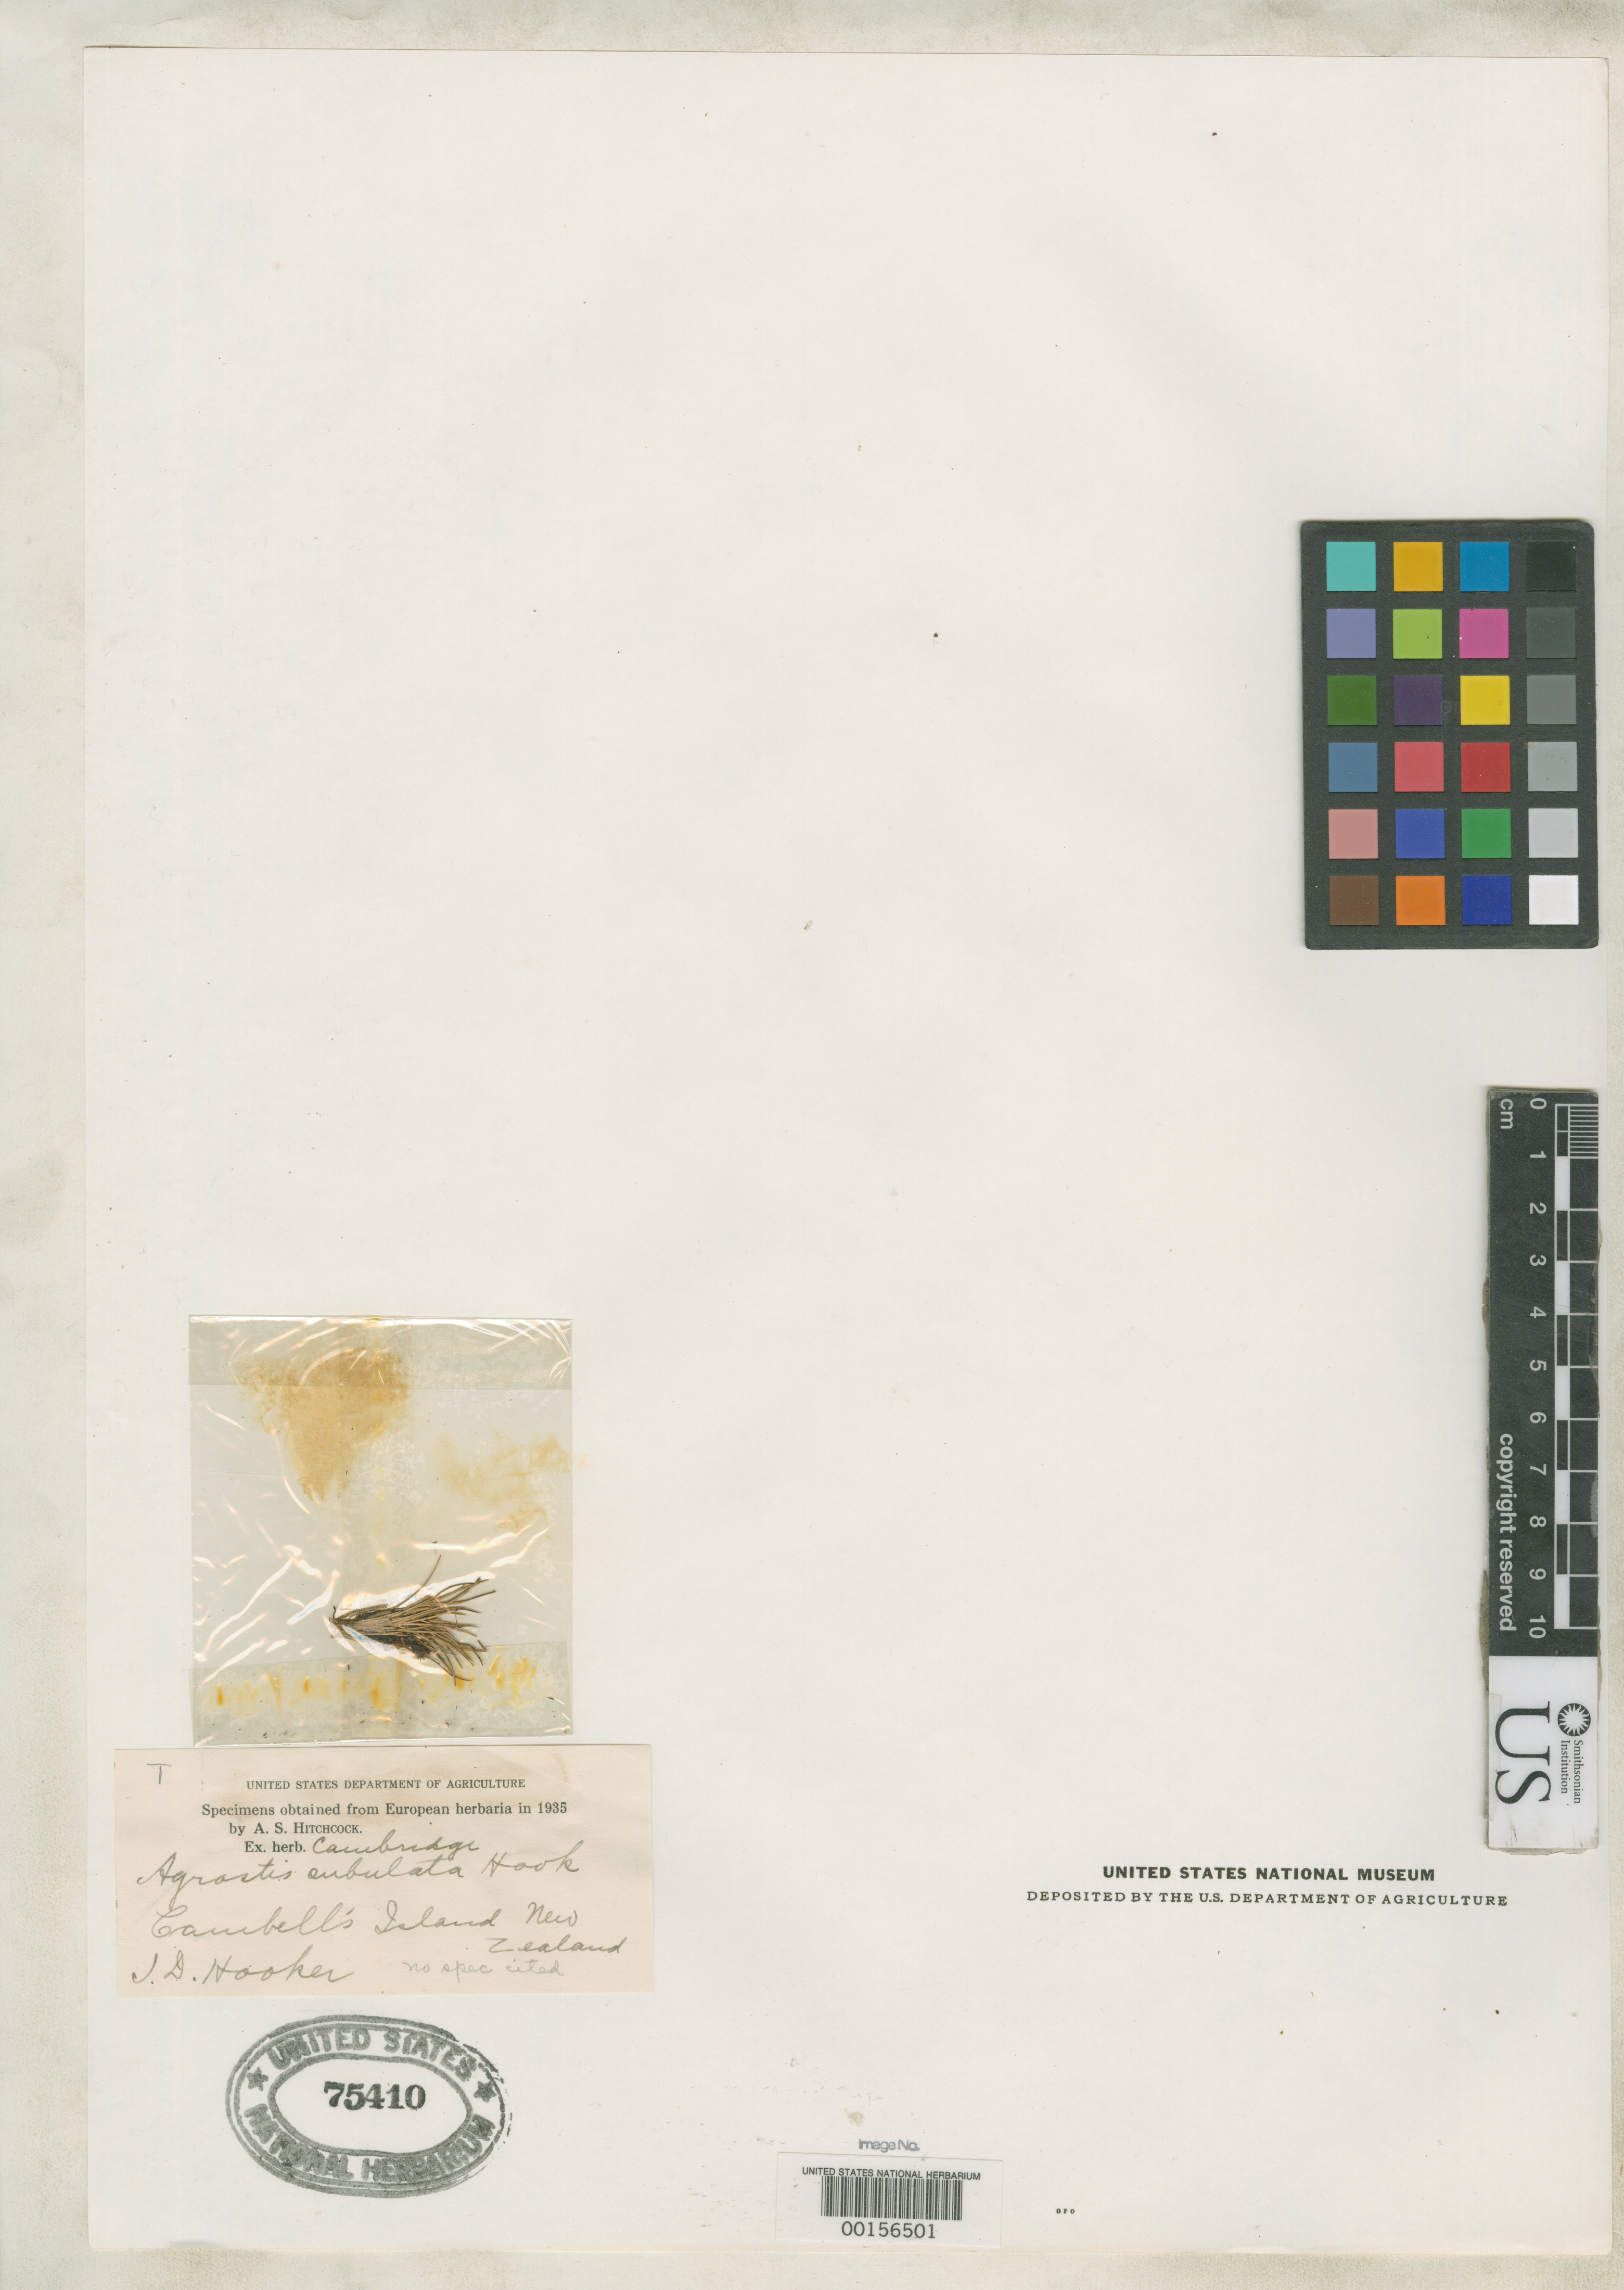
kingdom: Plantae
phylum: Tracheophyta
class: Liliopsida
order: Poales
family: Poaceae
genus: Agrostis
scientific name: Agrostis subulata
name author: Hook. f.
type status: Type Fragment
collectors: J. D. Hooker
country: New Zealand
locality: Campbells, At highest summits of the mountains.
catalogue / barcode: US 75410